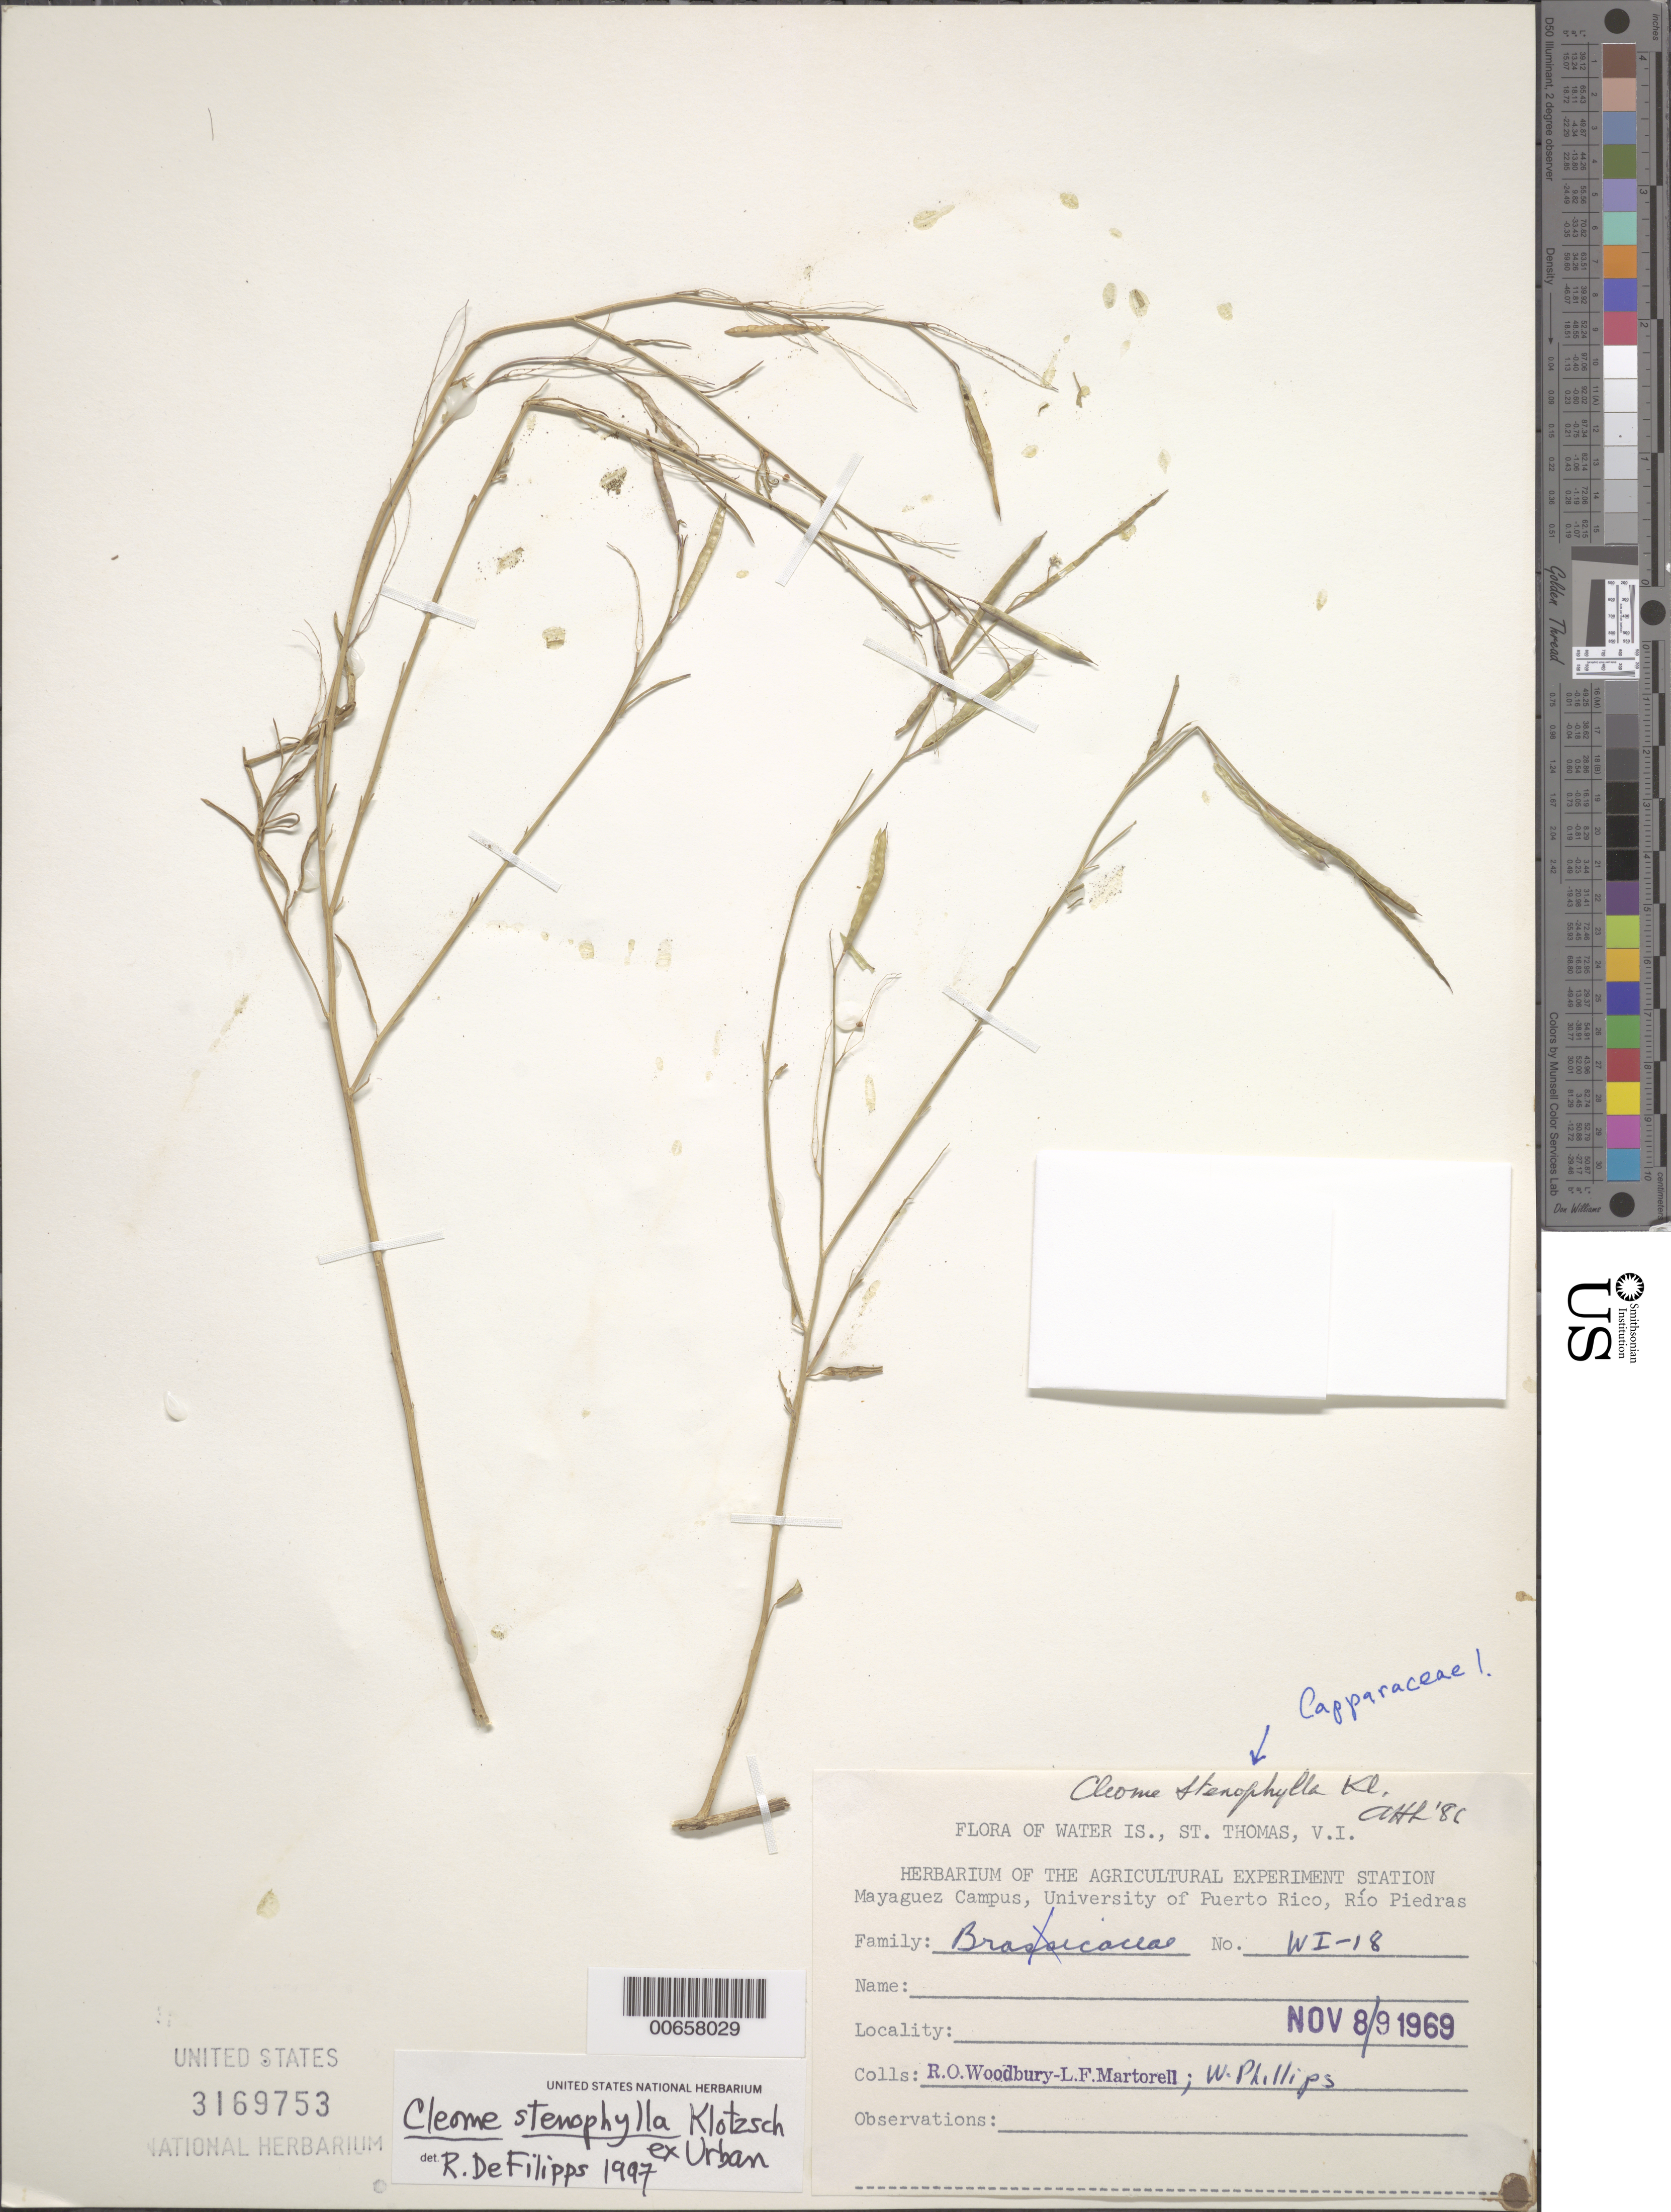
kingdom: Plantae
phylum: Tracheophyta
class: Magnoliopsida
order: Brassicales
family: Cleomaceae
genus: Physostemon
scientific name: Physostemon stenophyllus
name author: (Klotzsch ex Urb.) Iltis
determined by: Strong, M. T., (US), Smithsonian Institution - National Museum of Natural History (UNITED STATES)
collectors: R. O. Woodbury, L. Martorell & W. Phillips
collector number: WI-18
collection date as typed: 08 Nov 1969 and 09 Nov 1969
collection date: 1969-11-08,1969-11-09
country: U.S. Virgin Islands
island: Water Island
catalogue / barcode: US 3169753